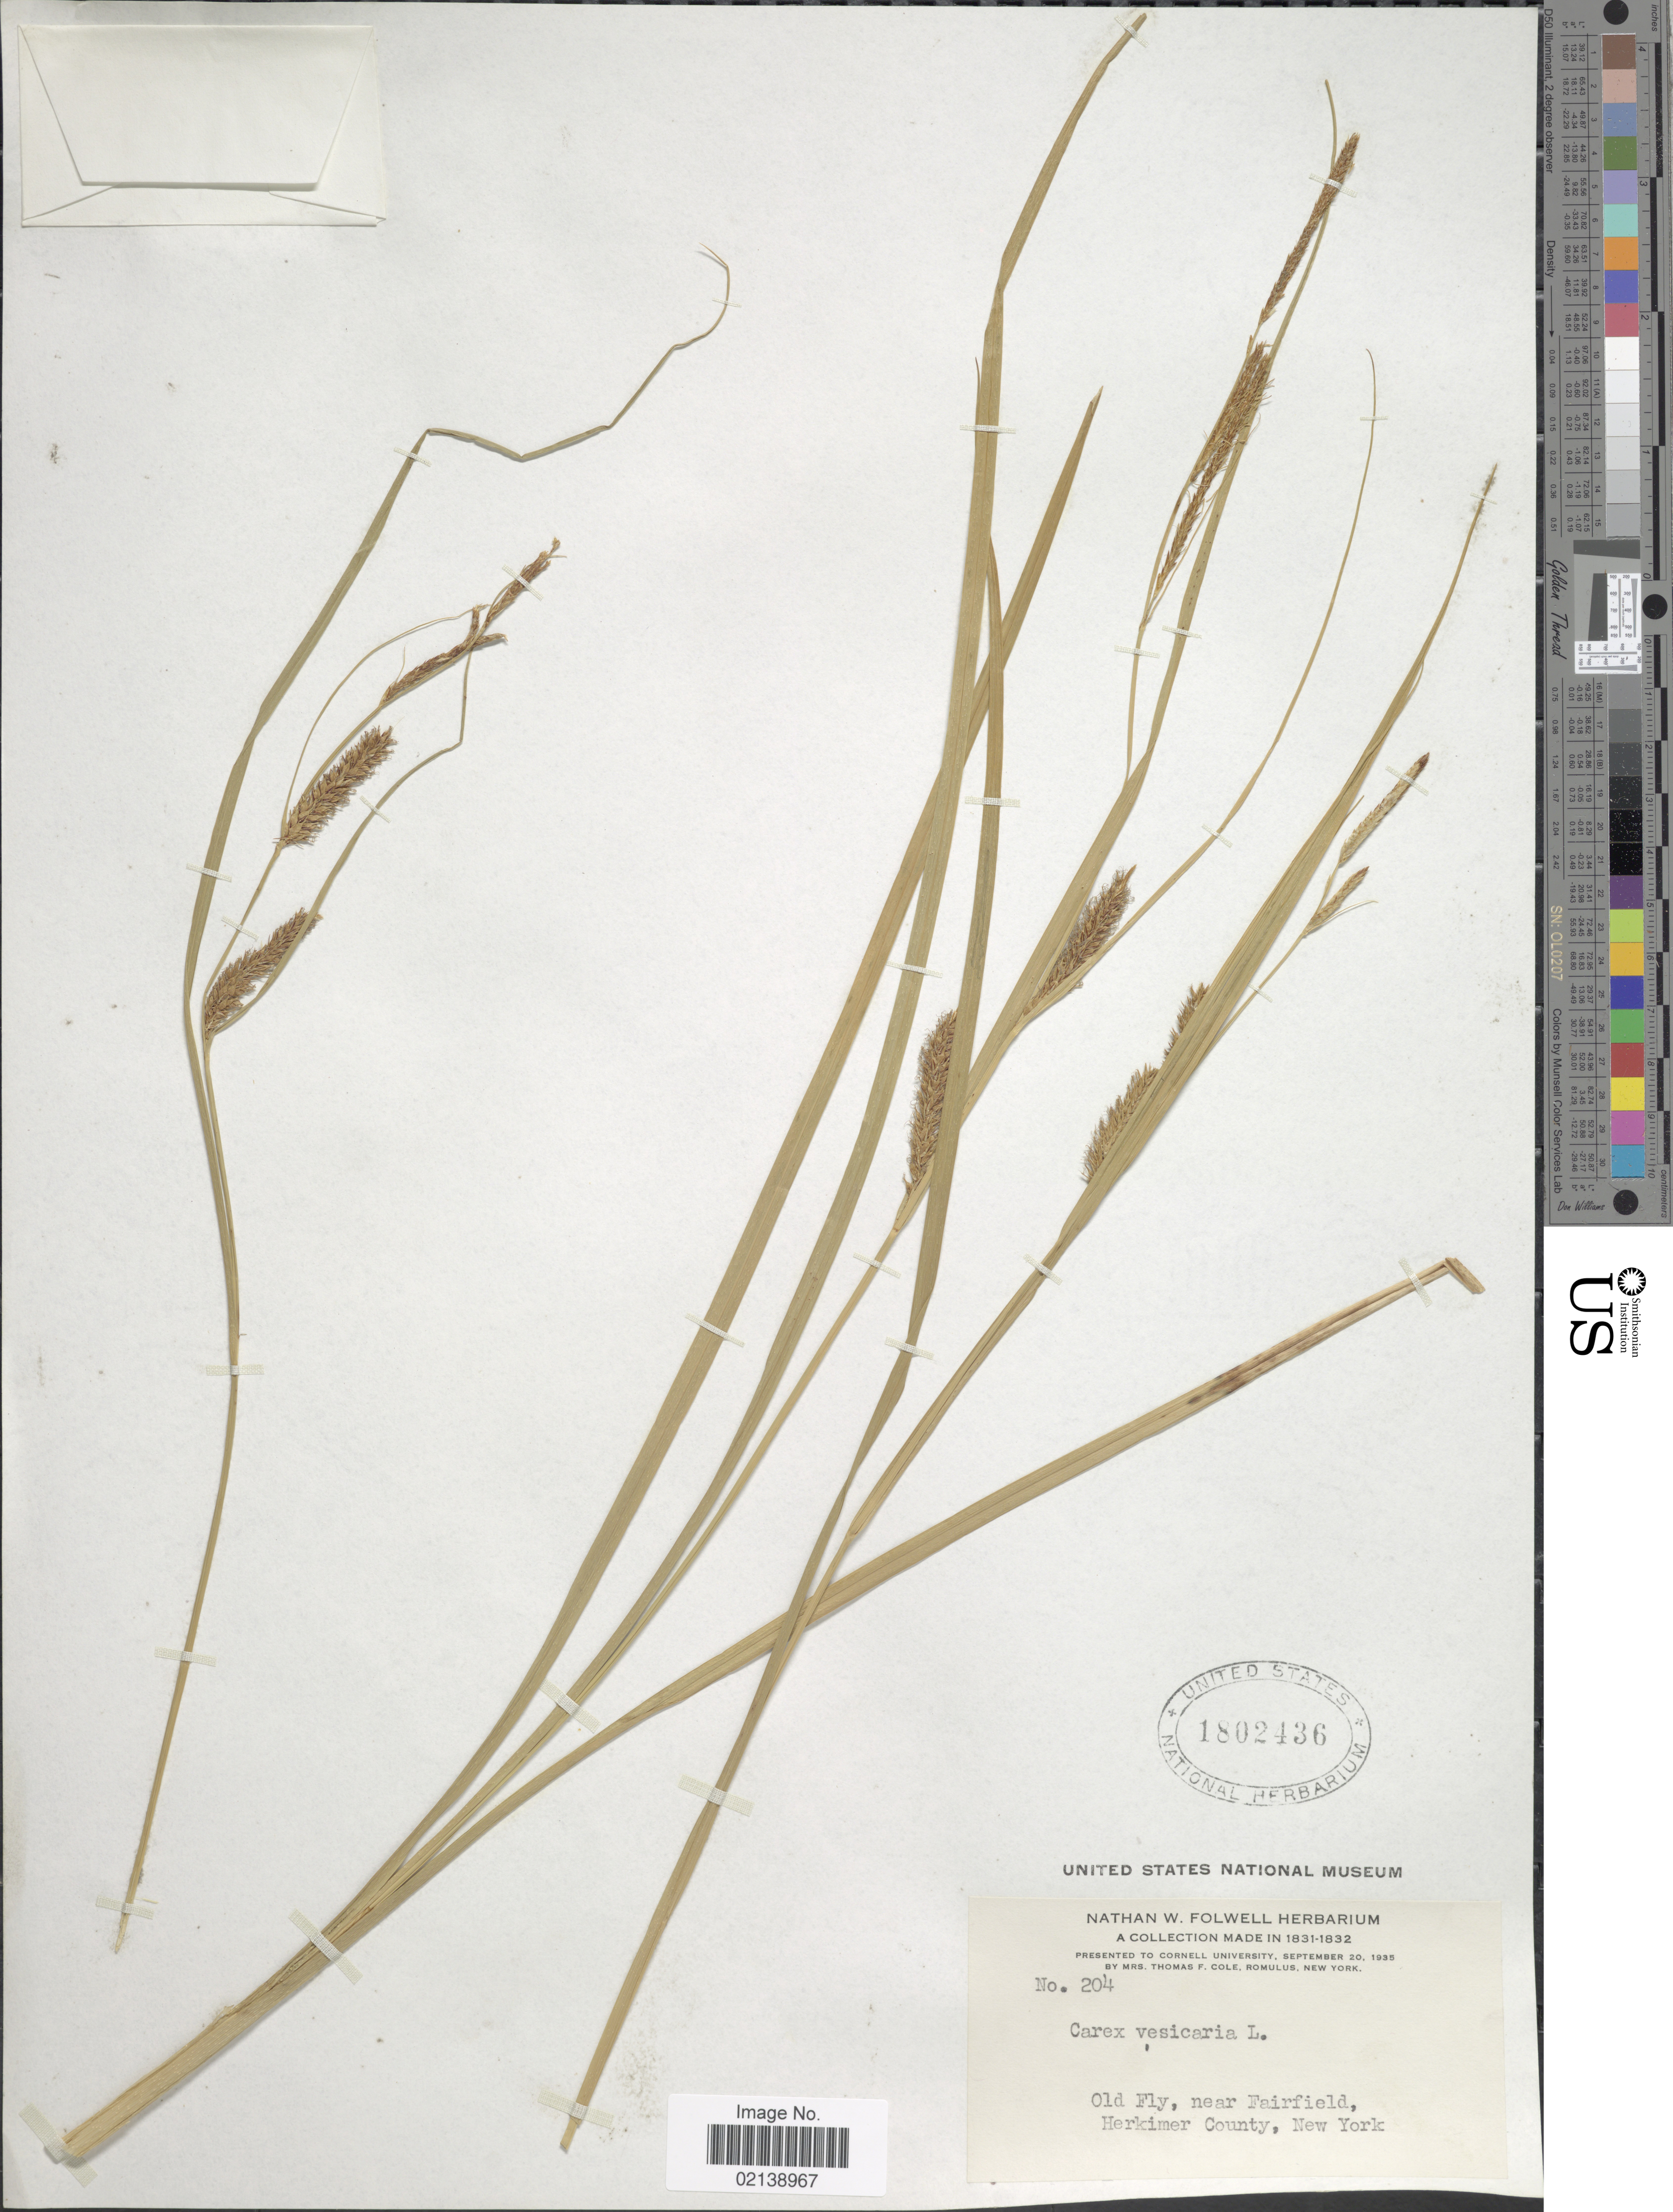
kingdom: Plantae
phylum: Tracheophyta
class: Liliopsida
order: Poales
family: Cyperaceae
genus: Carex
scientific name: Carex vesicaria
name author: L.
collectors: T. Cole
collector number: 204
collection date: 1935-09-20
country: United States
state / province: New York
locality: Old Fly, near Fairfield, Herkimer County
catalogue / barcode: US 1802436